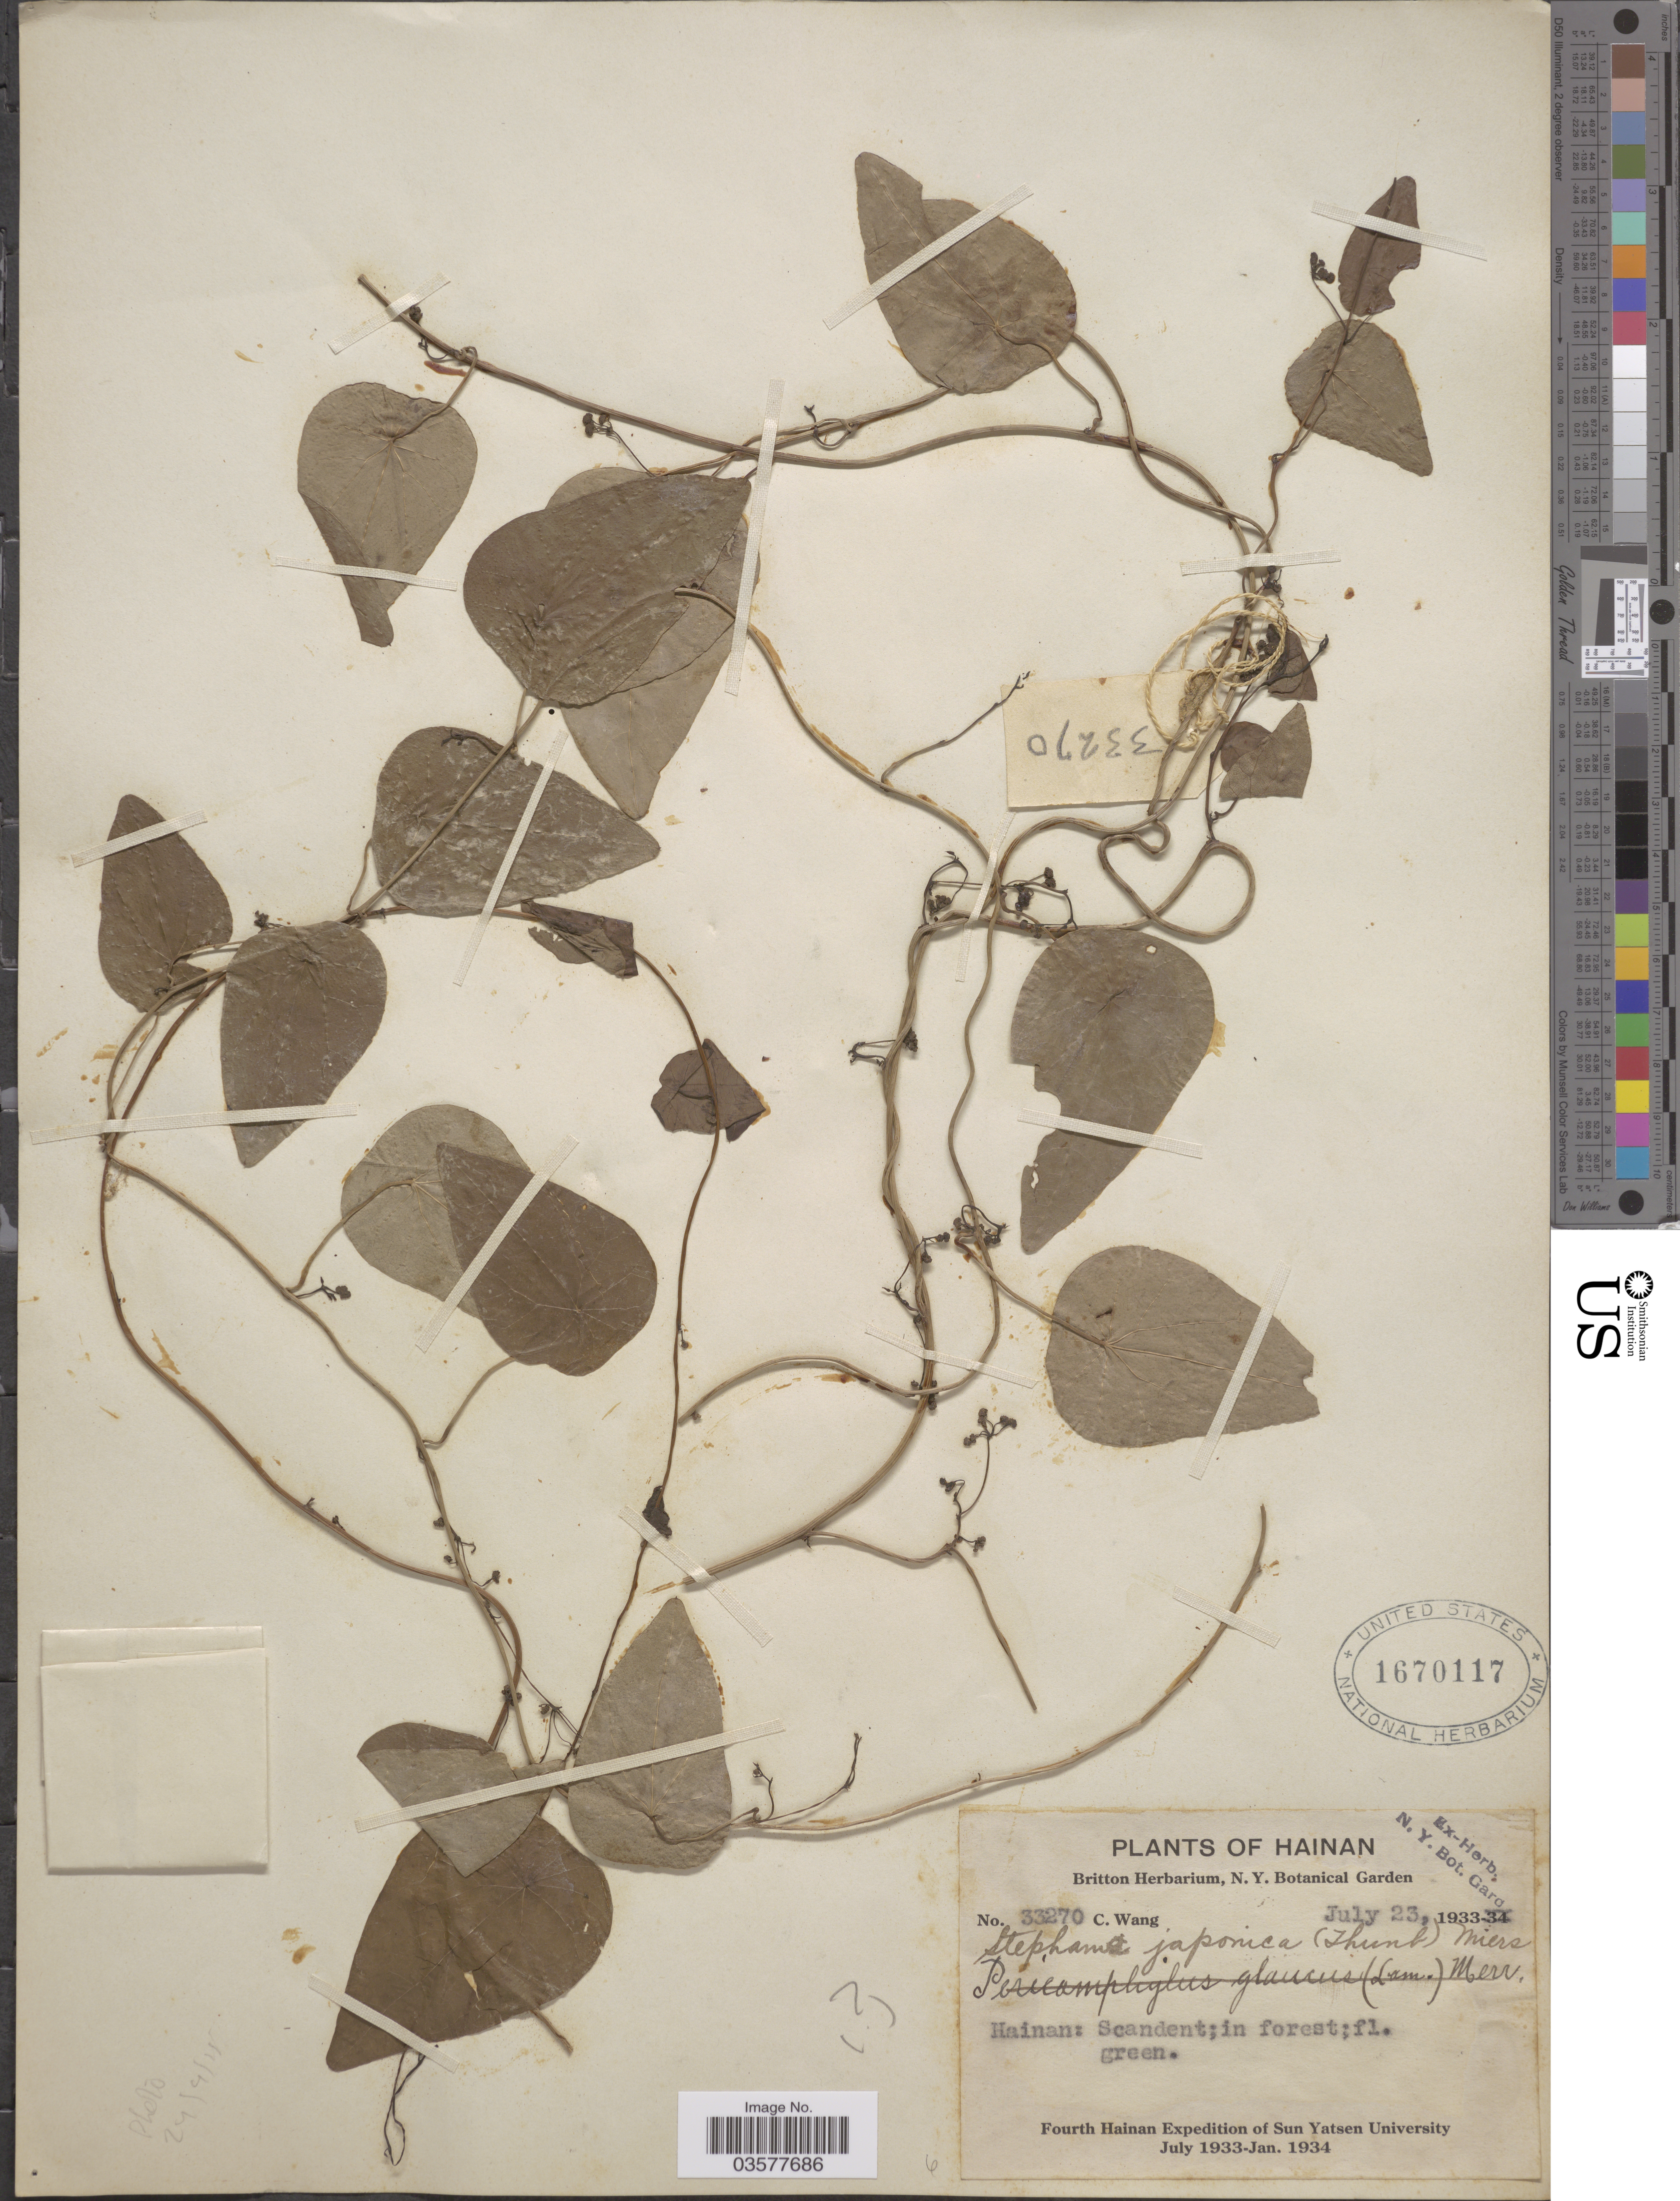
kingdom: Plantae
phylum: Tracheophyta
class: Magnoliopsida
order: Ranunculales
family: Menispermaceae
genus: Stephania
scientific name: Stephania japonica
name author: (Thunb.) Miers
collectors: C. Wang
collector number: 33270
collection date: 1933-07-23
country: China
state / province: Hainan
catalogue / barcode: US 1670117